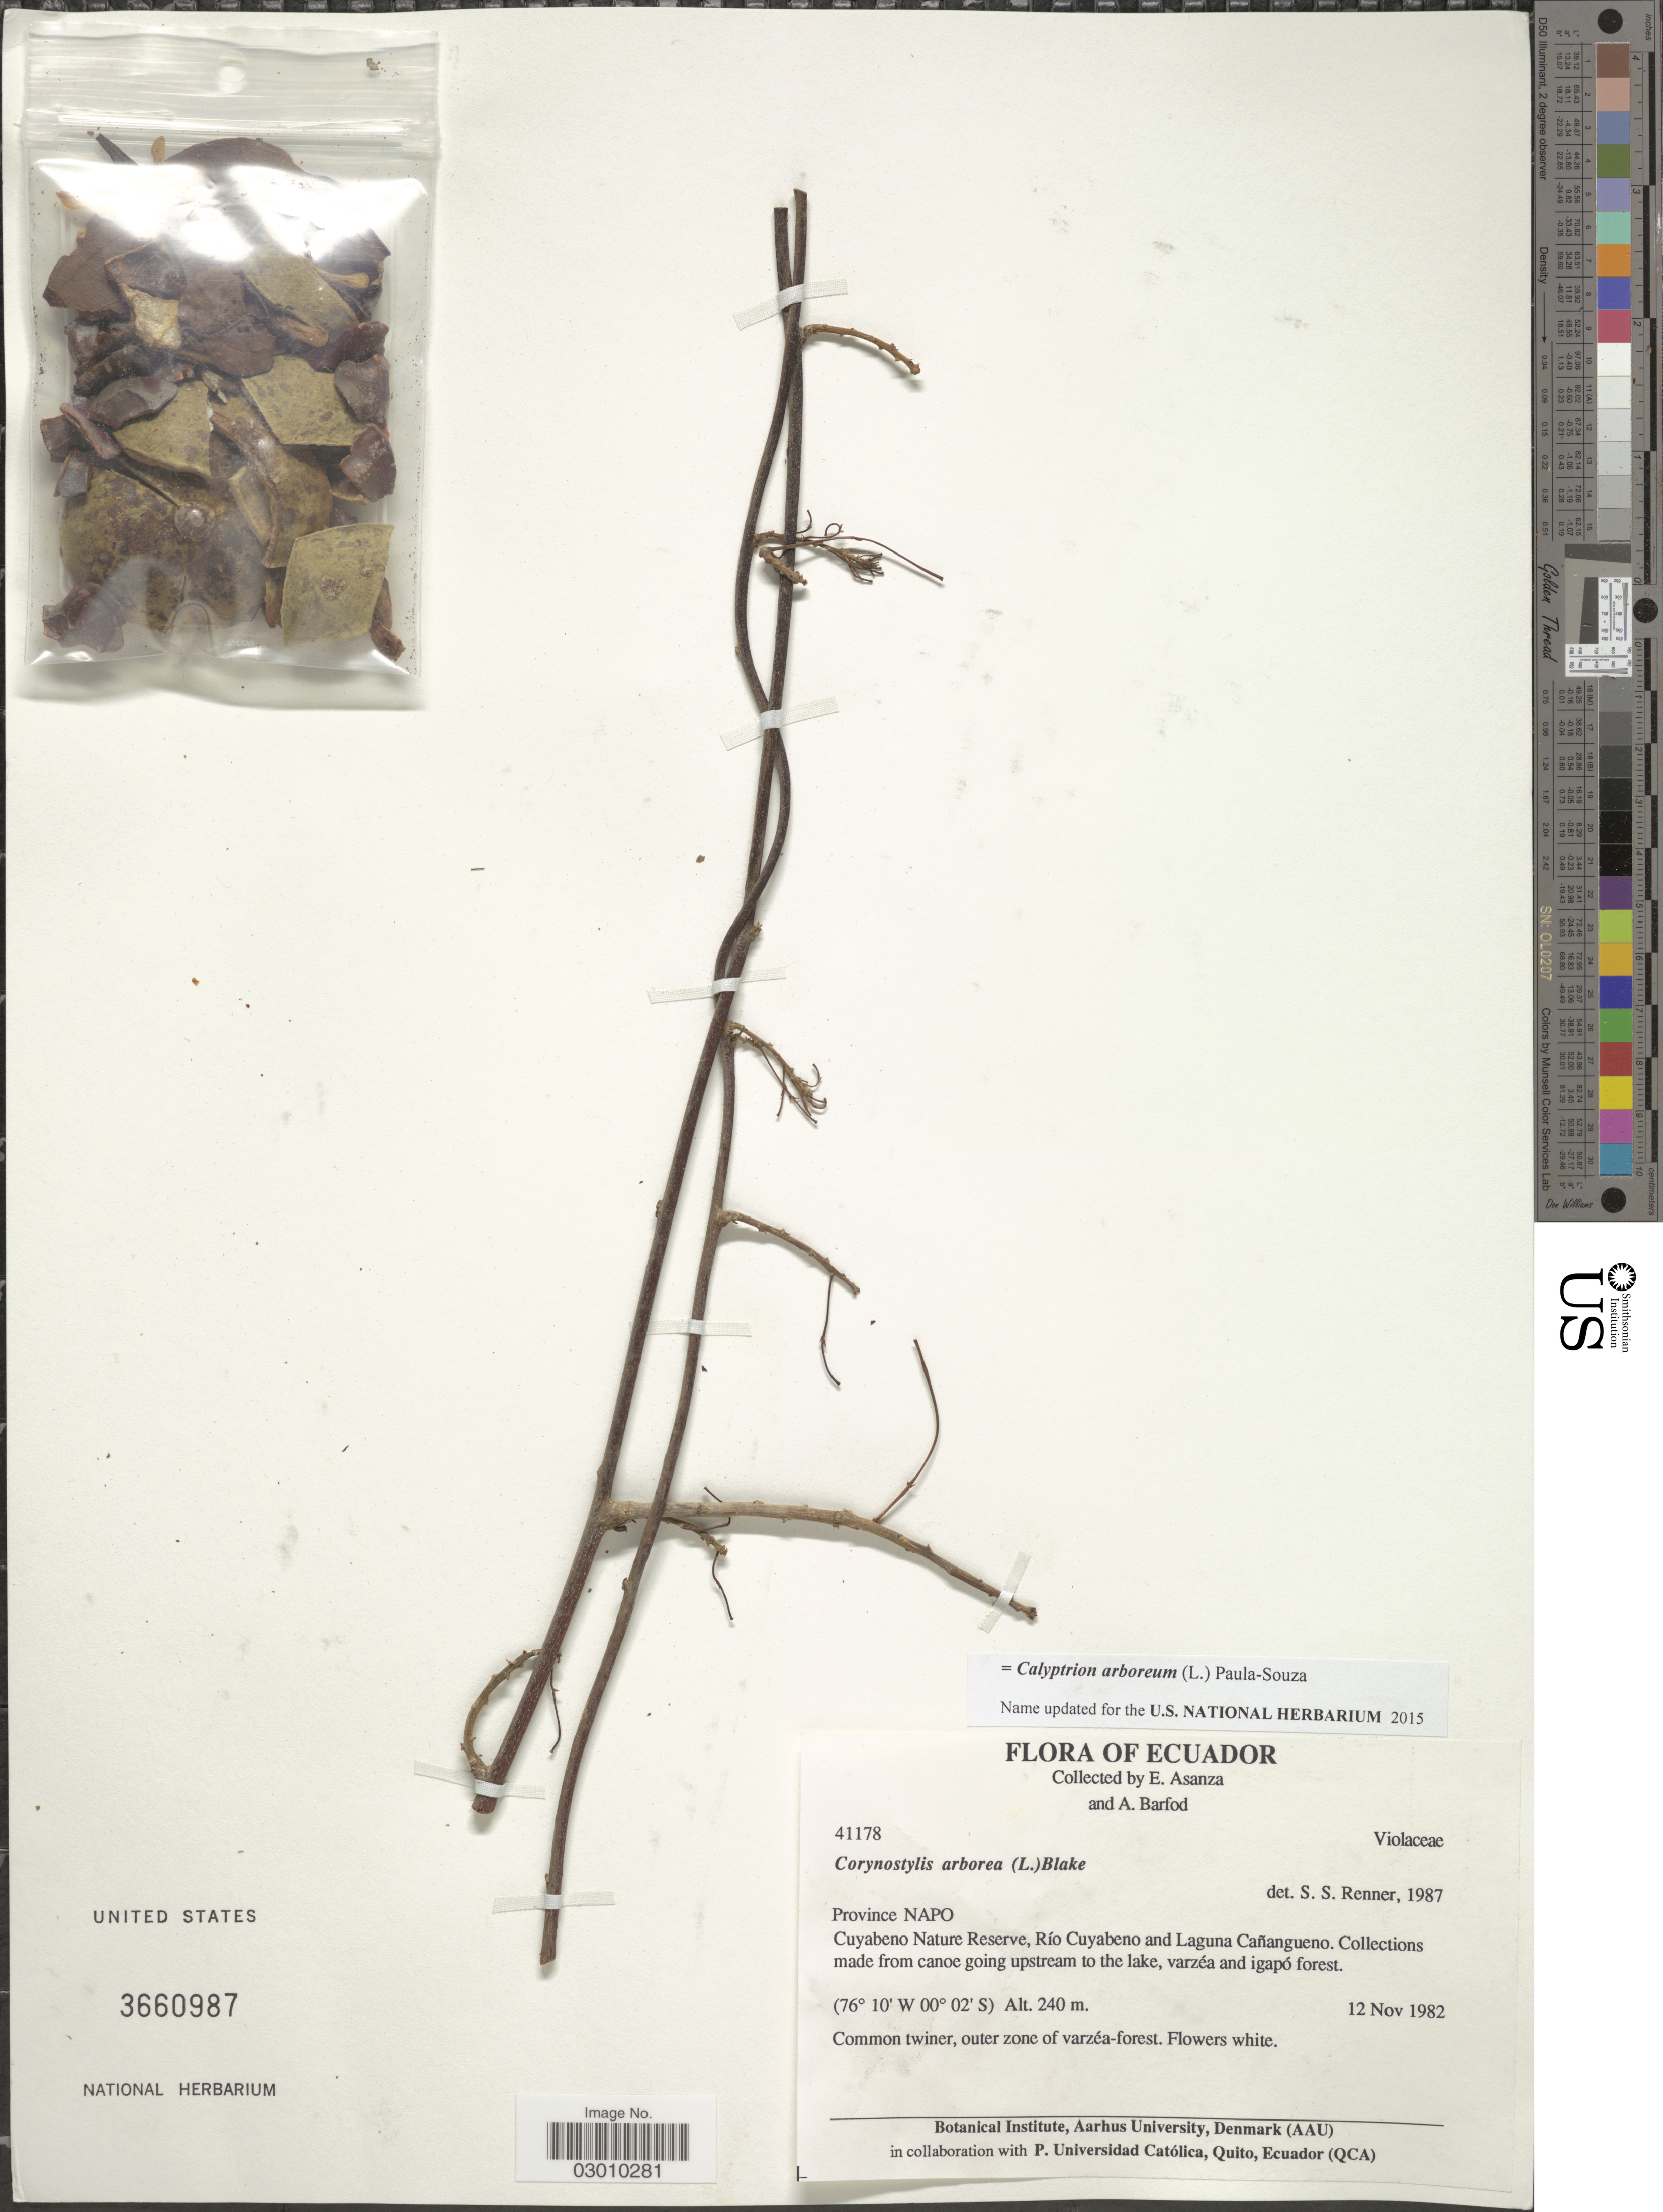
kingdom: Plantae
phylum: Tracheophyta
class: Magnoliopsida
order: Malpighiales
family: Violaceae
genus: Calyptrion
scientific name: Calyptrion arboreum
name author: (L.) Paula-Souza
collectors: E. Asanza & A. Barfod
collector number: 41178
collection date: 1982-11-12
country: Ecuador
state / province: Napo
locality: Cuyabeno Nature Reserve, Río Cuyabeno and Laguna Cañangueno.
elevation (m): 240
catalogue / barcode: US 3660987